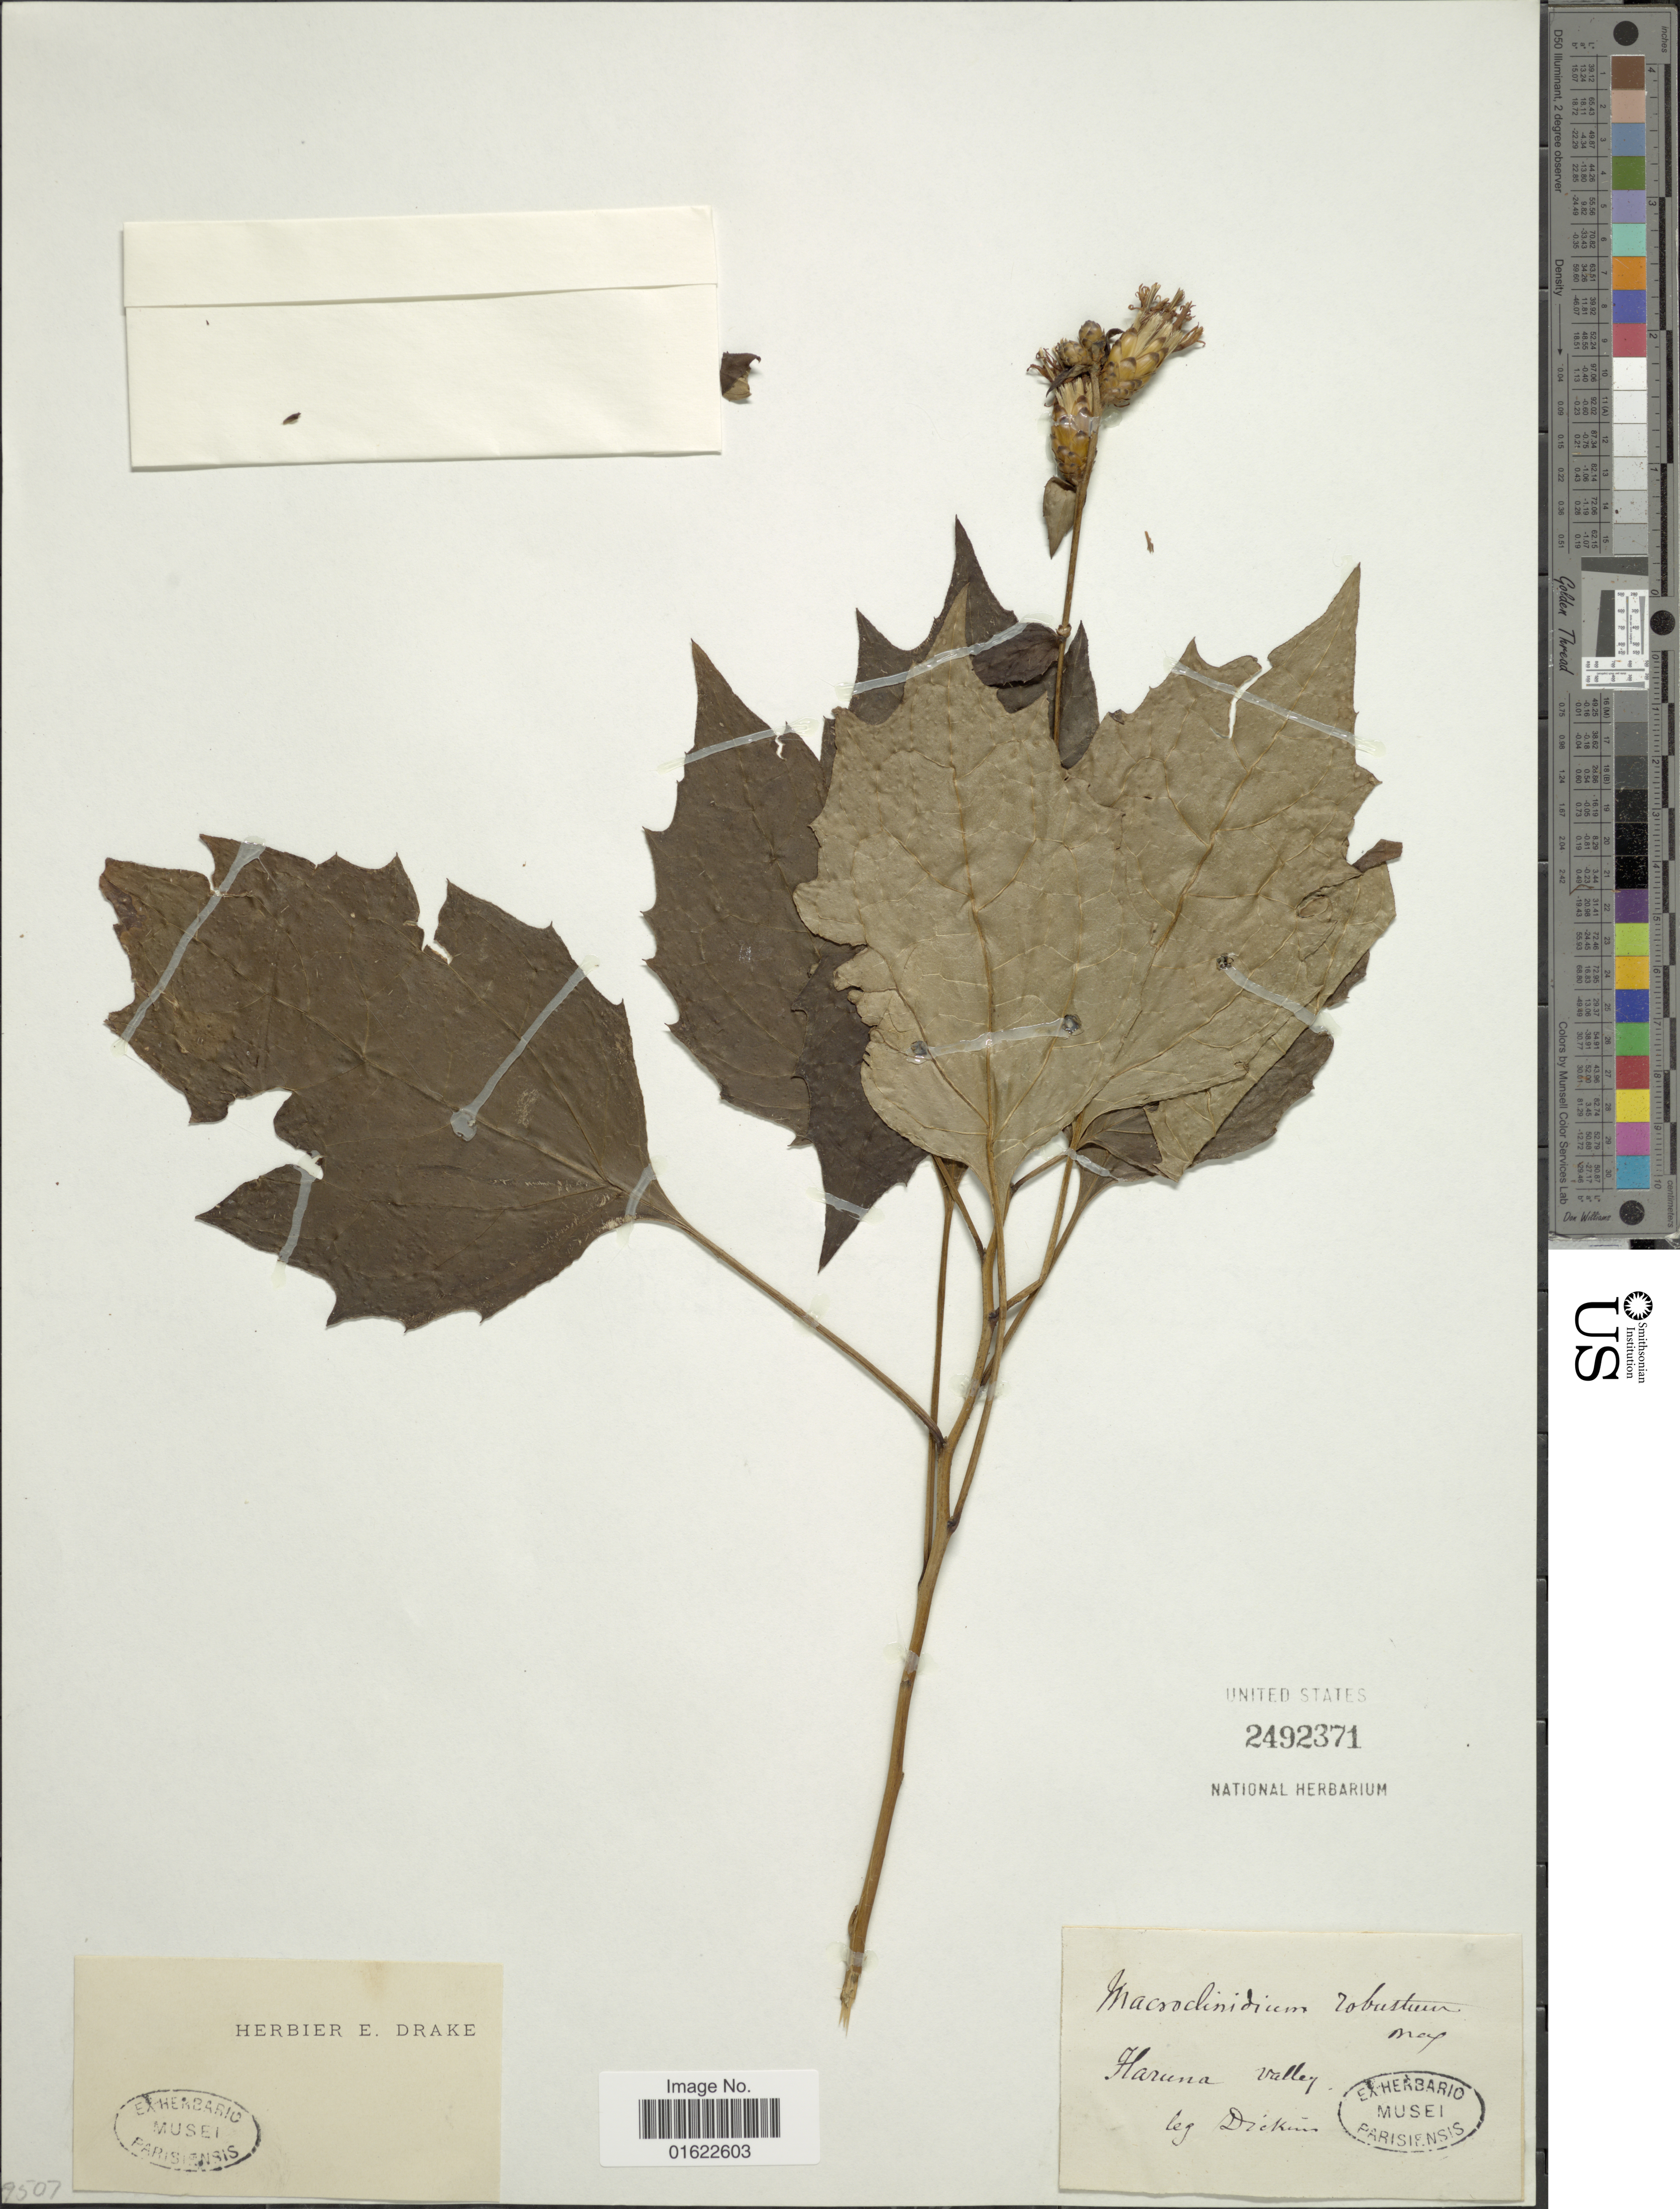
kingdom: Plantae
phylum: Tracheophyta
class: Magnoliopsida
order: Asterales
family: Asteraceae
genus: Macroclinidium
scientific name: Macroclinidium robustum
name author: Maxim.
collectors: Dickie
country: Japan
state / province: Gunma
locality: Haruna valley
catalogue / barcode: US 2492371